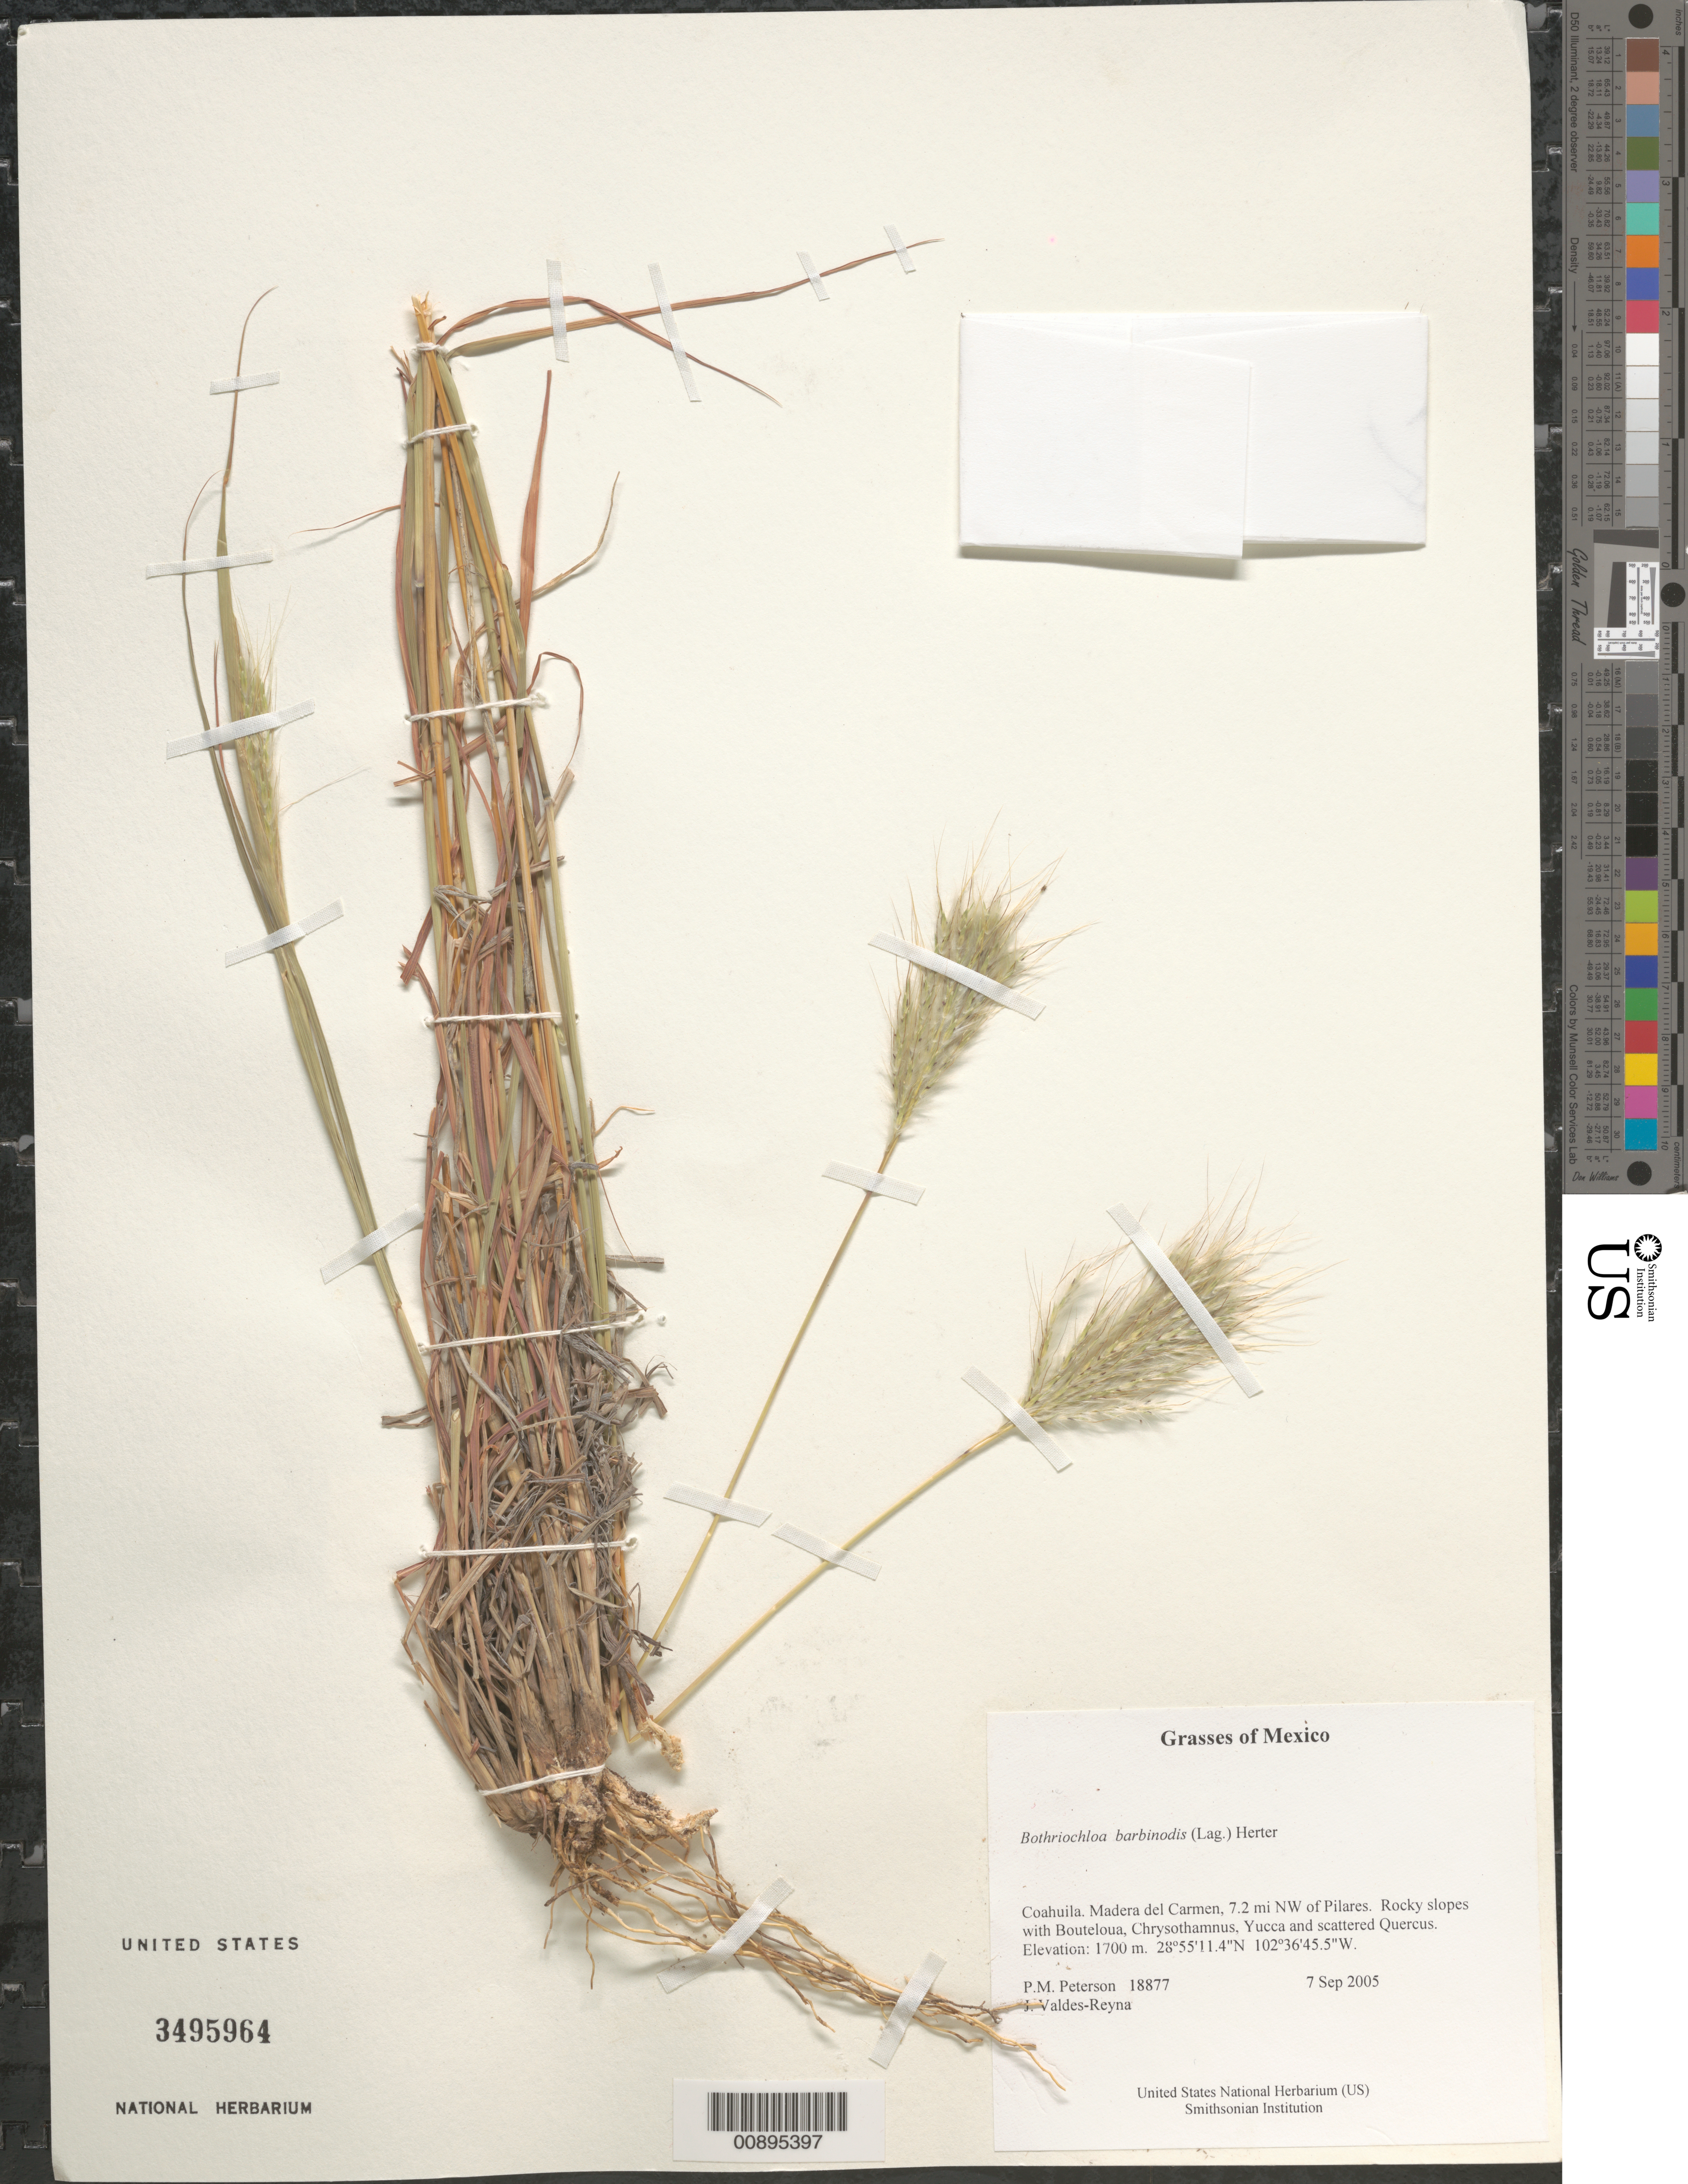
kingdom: Plantae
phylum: Tracheophyta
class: Liliopsida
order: Poales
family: Poaceae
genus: Bothriochloa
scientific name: Bothriochloa barbinodis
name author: (Lag.) Herter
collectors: P. M. Peterson & J. Valdés-Reyna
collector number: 18877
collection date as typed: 07 Sep 2005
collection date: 2005-09-07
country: Mexico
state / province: Coahuila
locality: Madera del Carmen, 7.2 mi NW of Pilares. Rocky slopes with Bouteloua, Chrysothamnus, Yucca and scattered Quercus.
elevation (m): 1700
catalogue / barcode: US 3495964